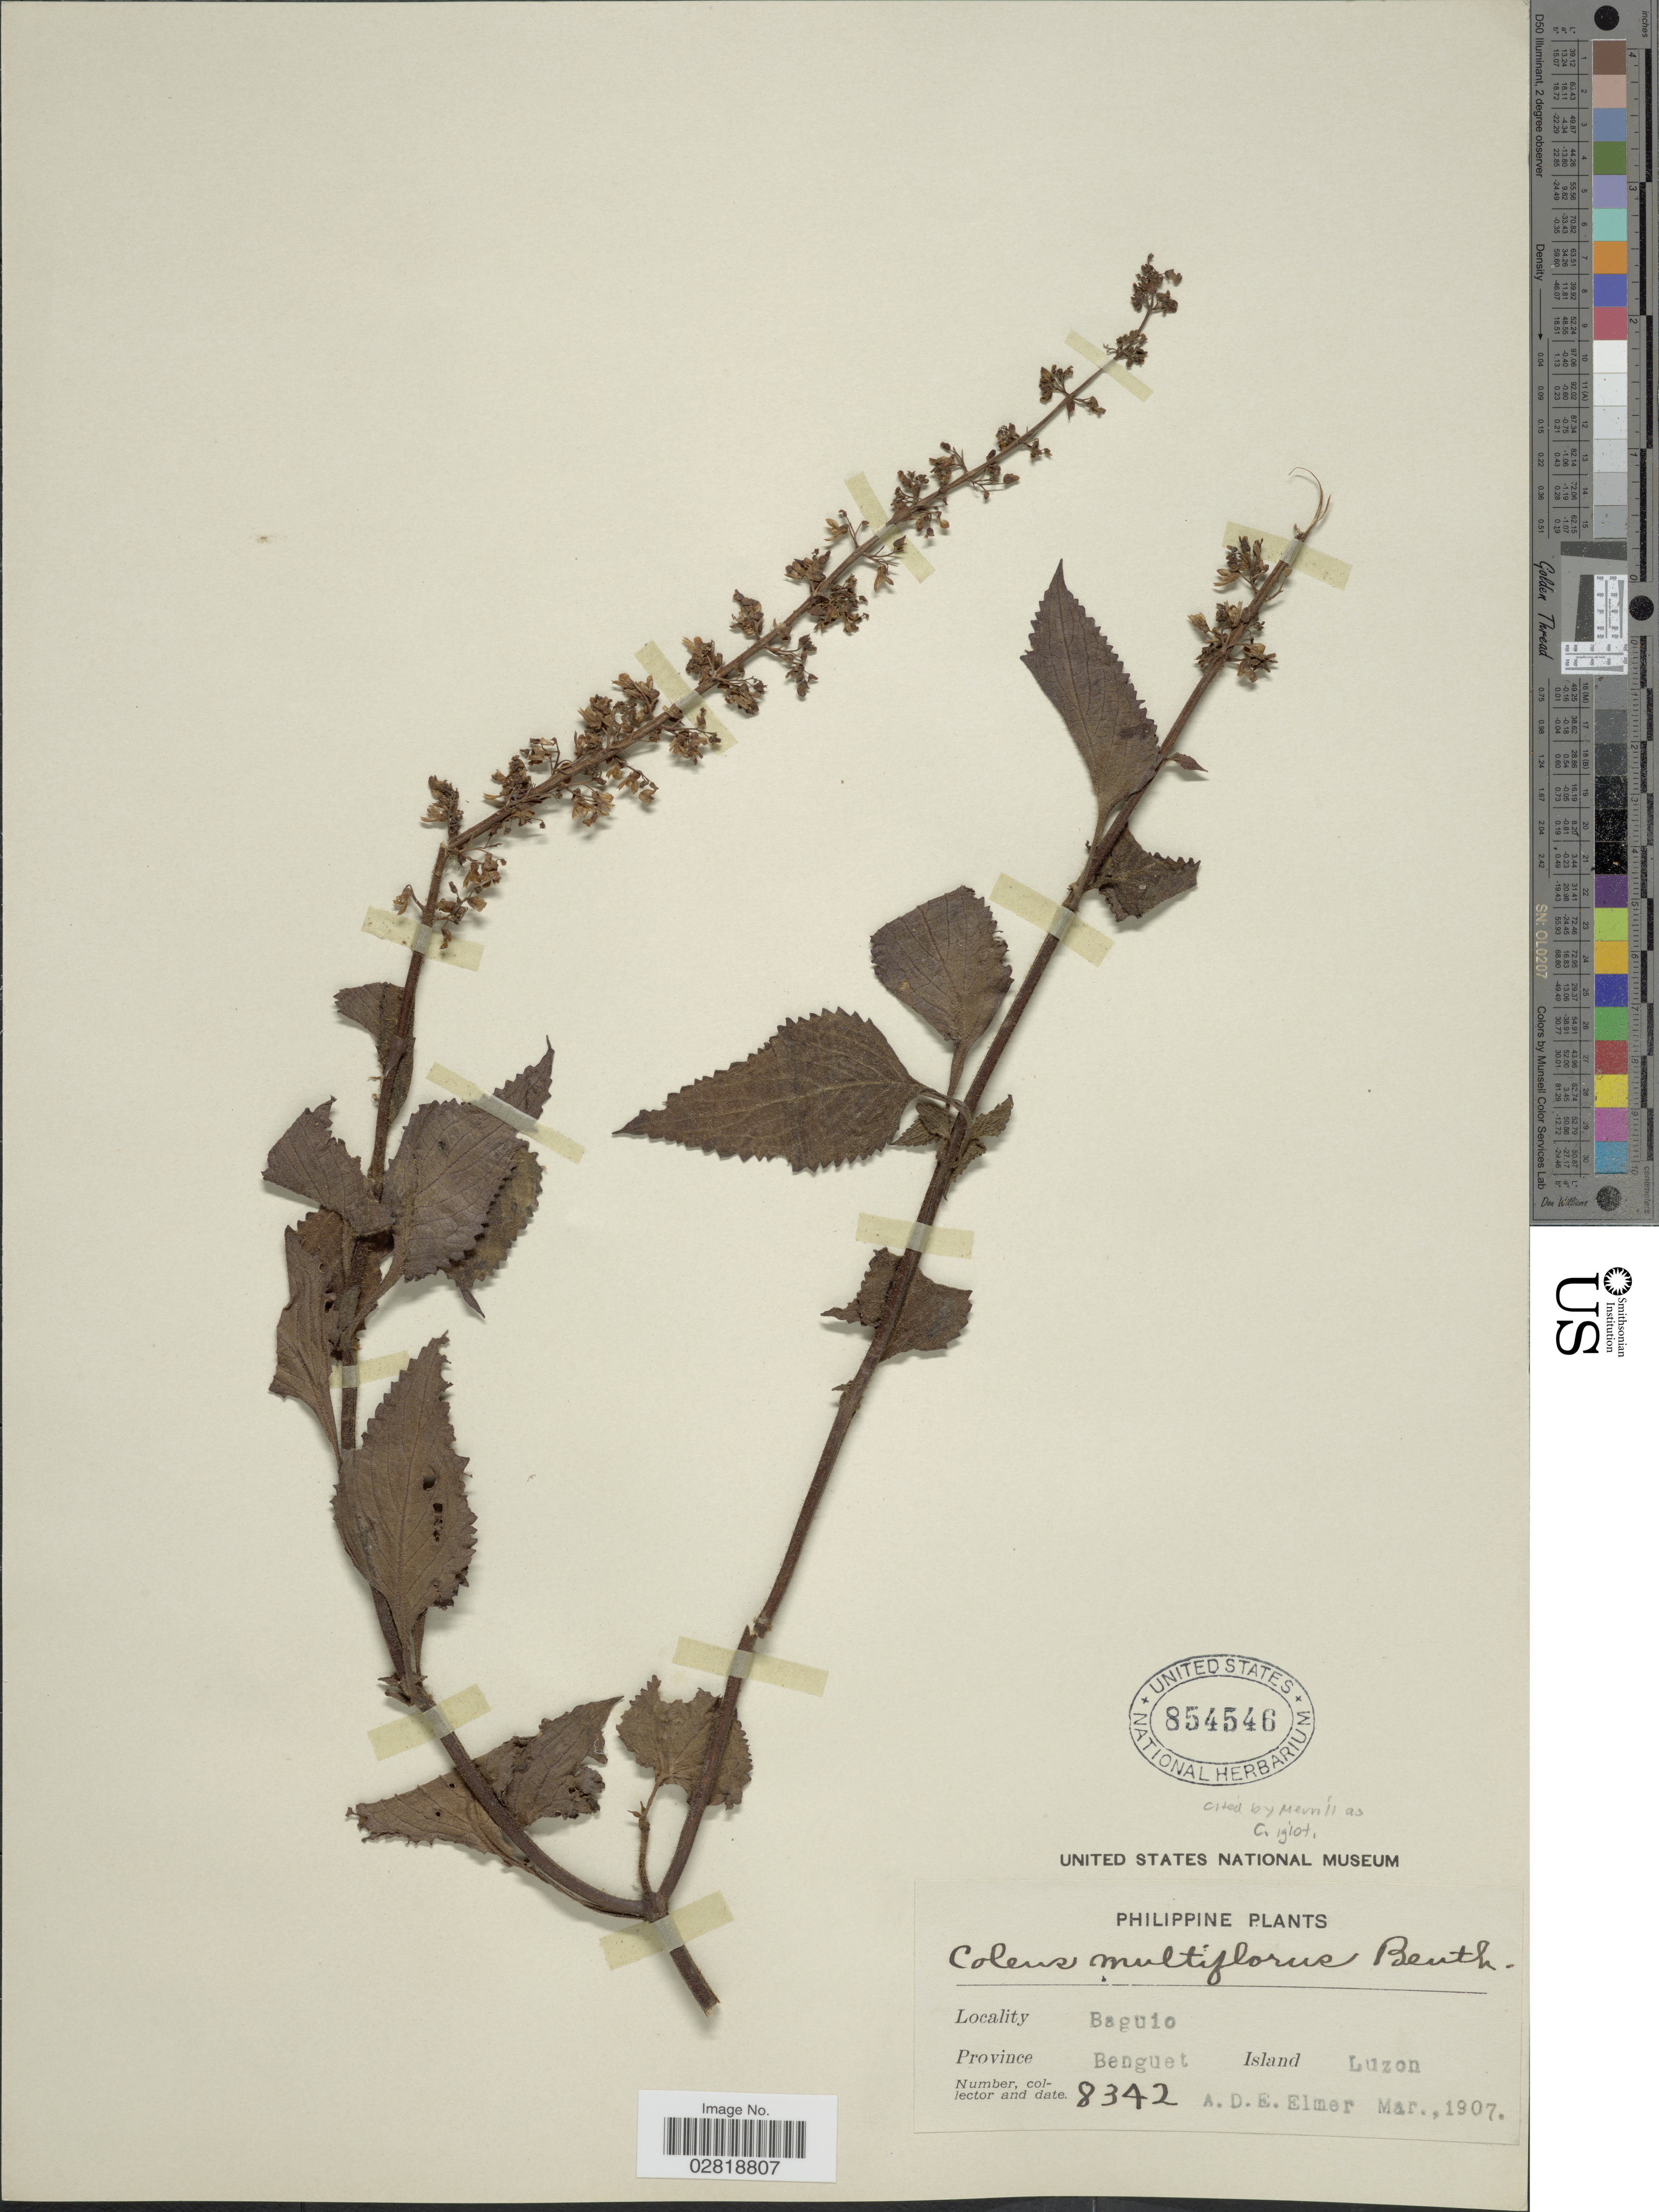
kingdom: Plantae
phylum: Tracheophyta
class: Magnoliopsida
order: Lamiales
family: Lamiaceae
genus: Plectranthus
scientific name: Plectranthus scutellarioides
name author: (L.) R. Br.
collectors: A. D. E. Elmer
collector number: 8342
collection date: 1907-03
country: Philippines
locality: Baguio. Province Benguet. Island Luzon.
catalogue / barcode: US 854546